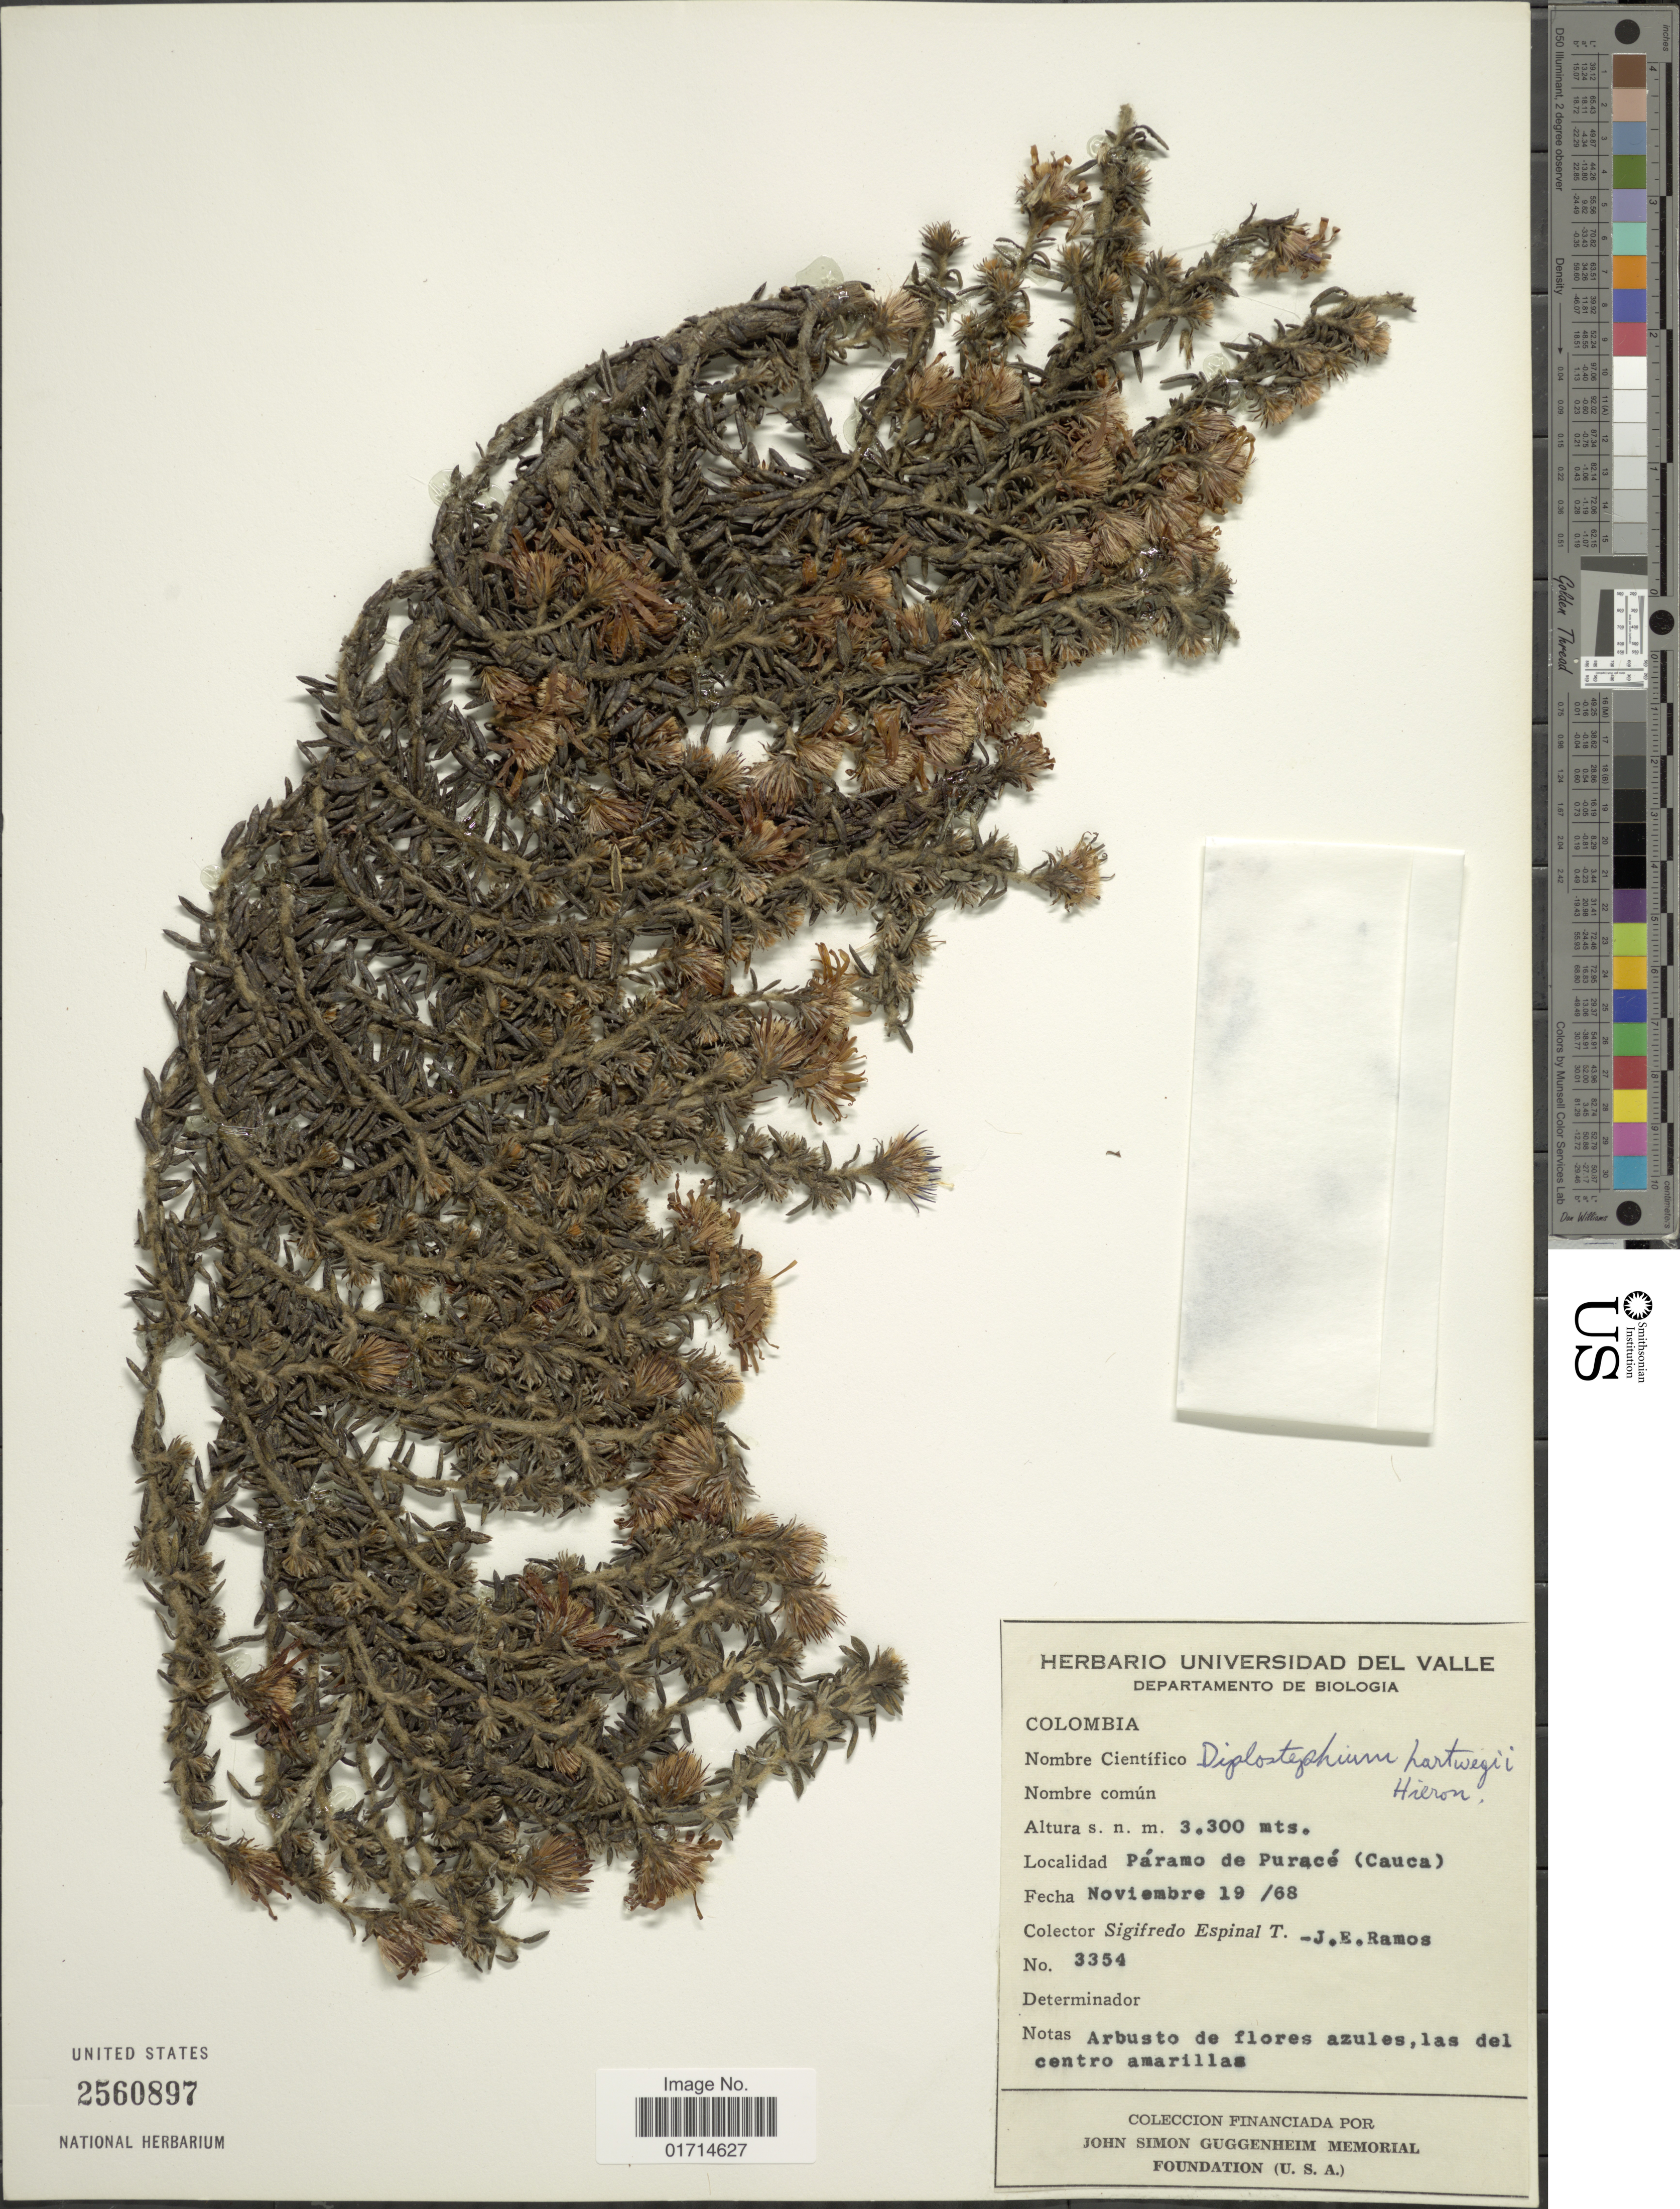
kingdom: Plantae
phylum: Tracheophyta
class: Magnoliopsida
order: Asterales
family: Asteraceae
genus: Diplostephium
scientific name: Diplostephium hartwegii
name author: Hieron.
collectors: L. S. Espinal & J. E. Ramos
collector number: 3354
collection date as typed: Transcribed d/m/y: 19/11/68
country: Colombia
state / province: Cauca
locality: Paramo de Purace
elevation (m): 3300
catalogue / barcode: US 2560897